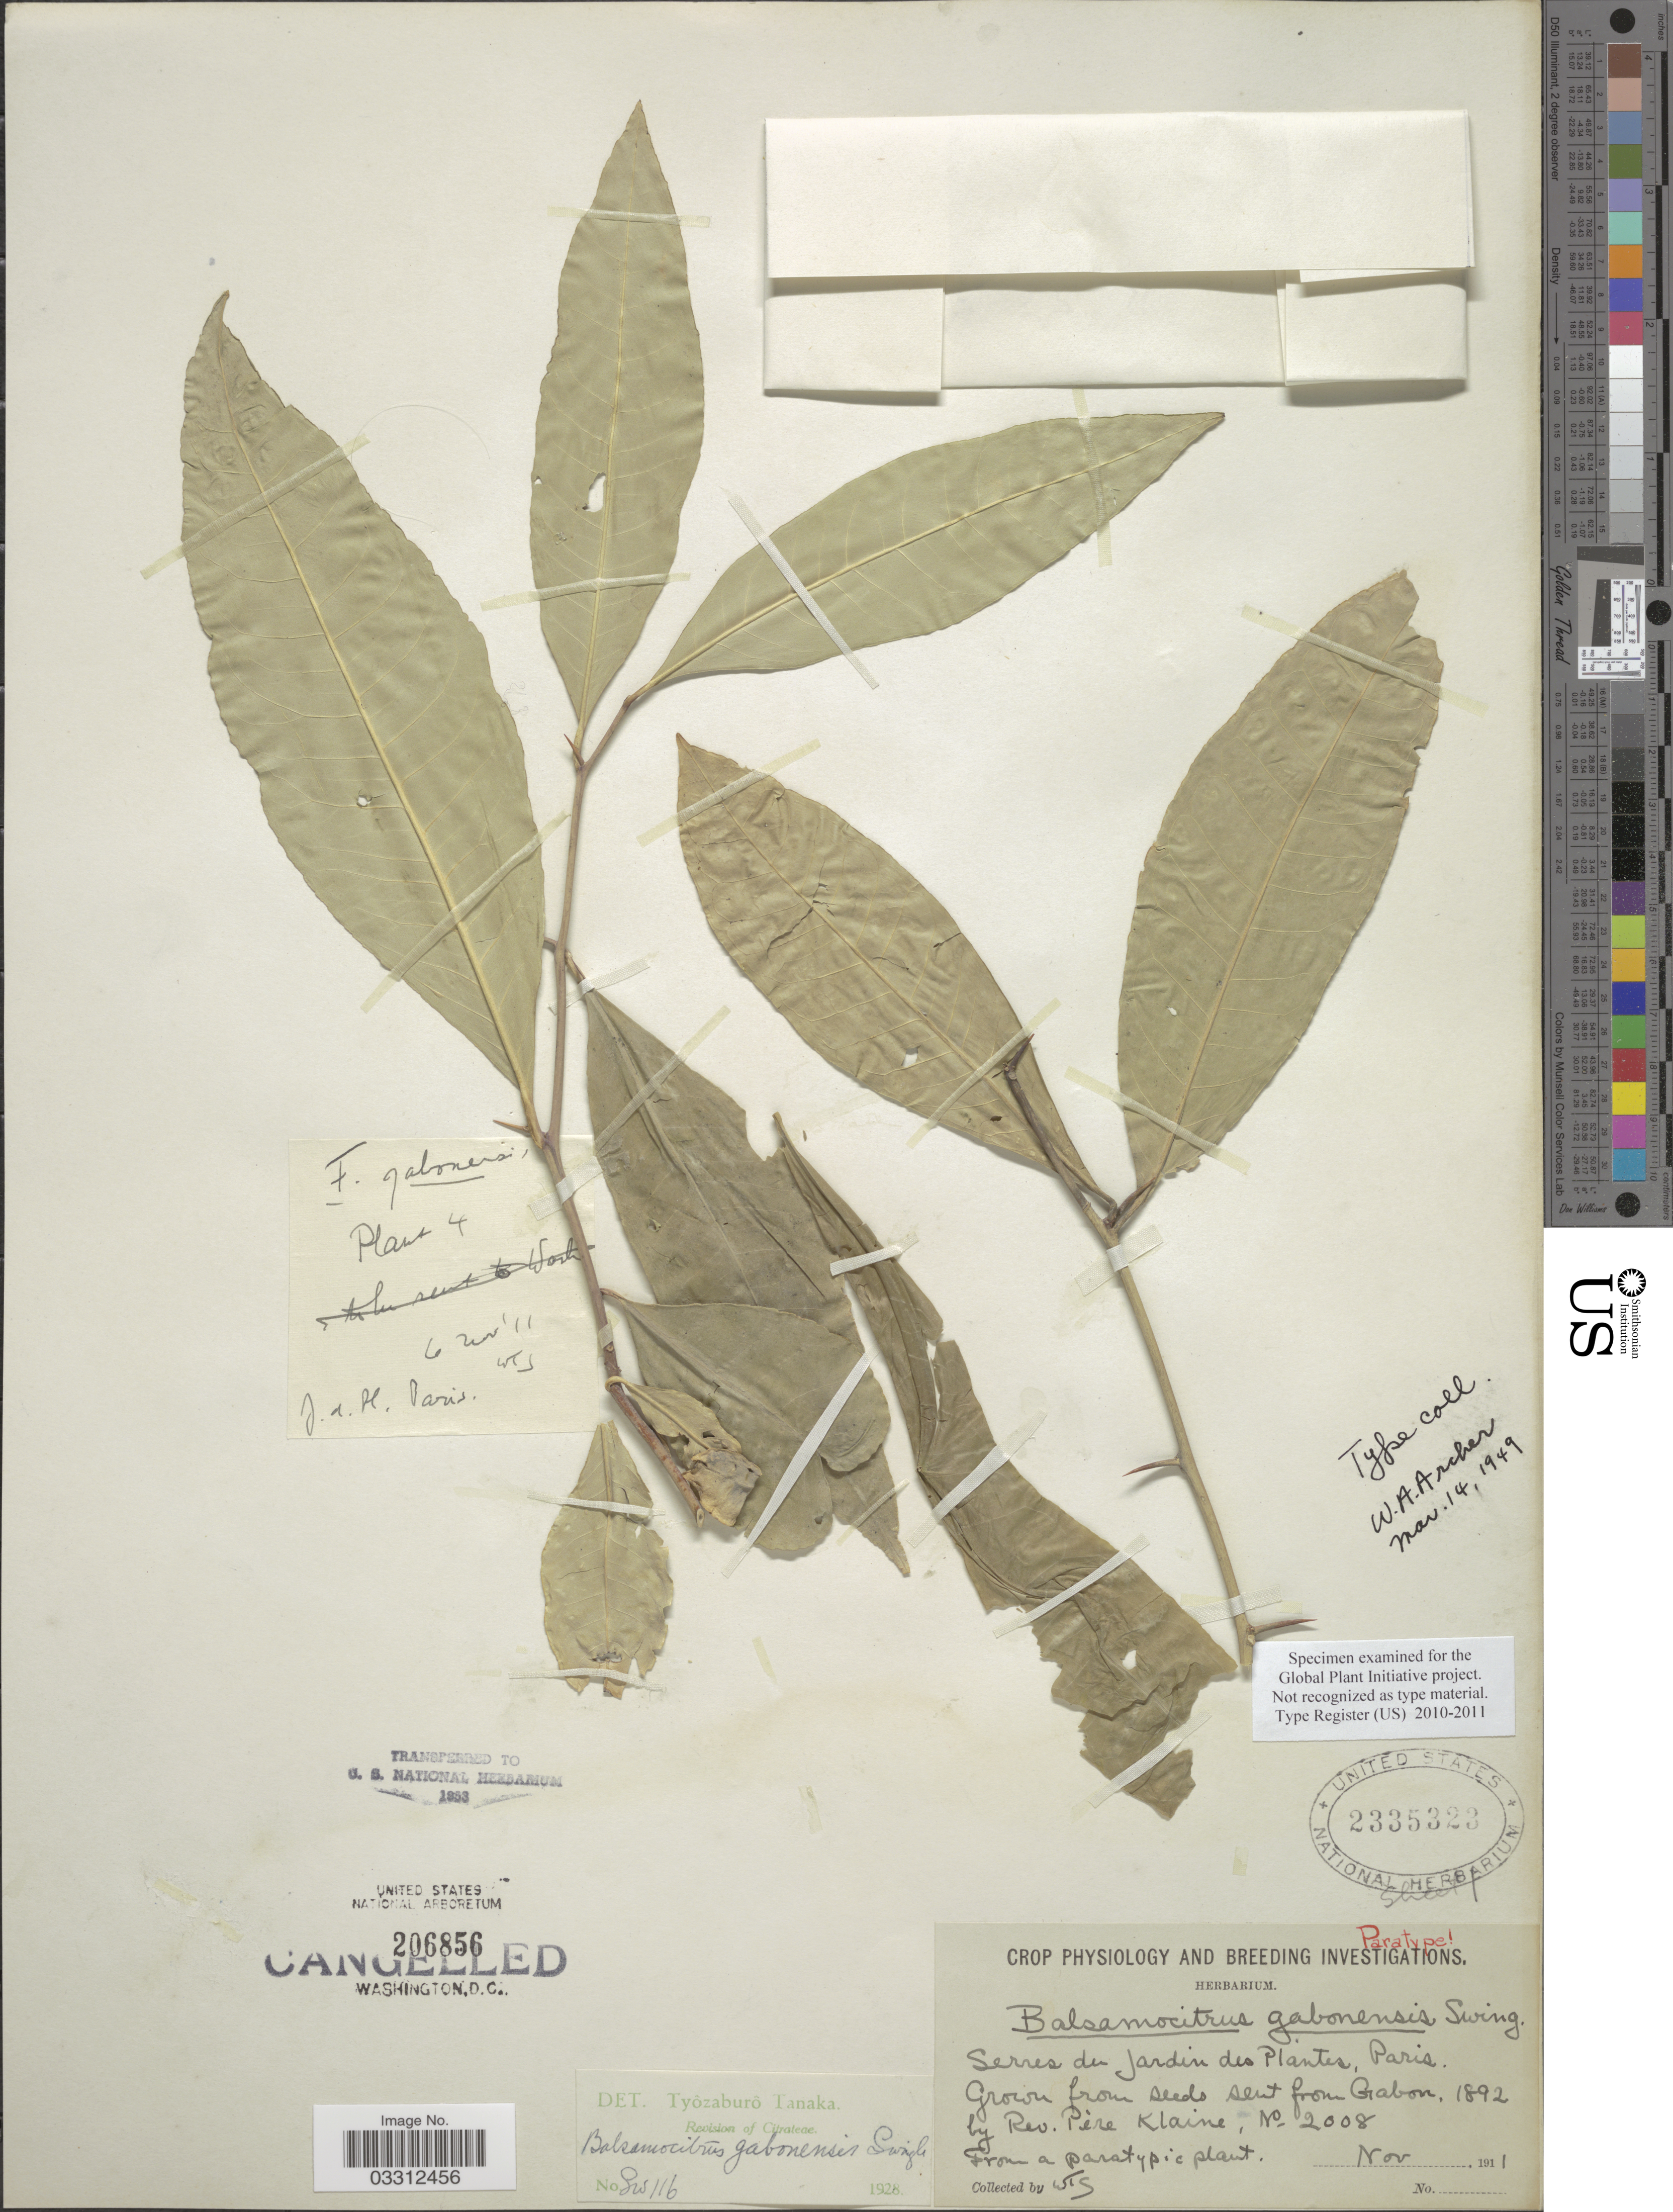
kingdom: Plantae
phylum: Tracheophyta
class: Magnoliopsida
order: Sapindales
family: Rutaceae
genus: Aeglopsis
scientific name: Aeglopsis chevalieri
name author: Swingle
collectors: W. S.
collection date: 1911-11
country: France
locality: Serres du Jardin des Plantes, Paris.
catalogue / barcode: US 2335323